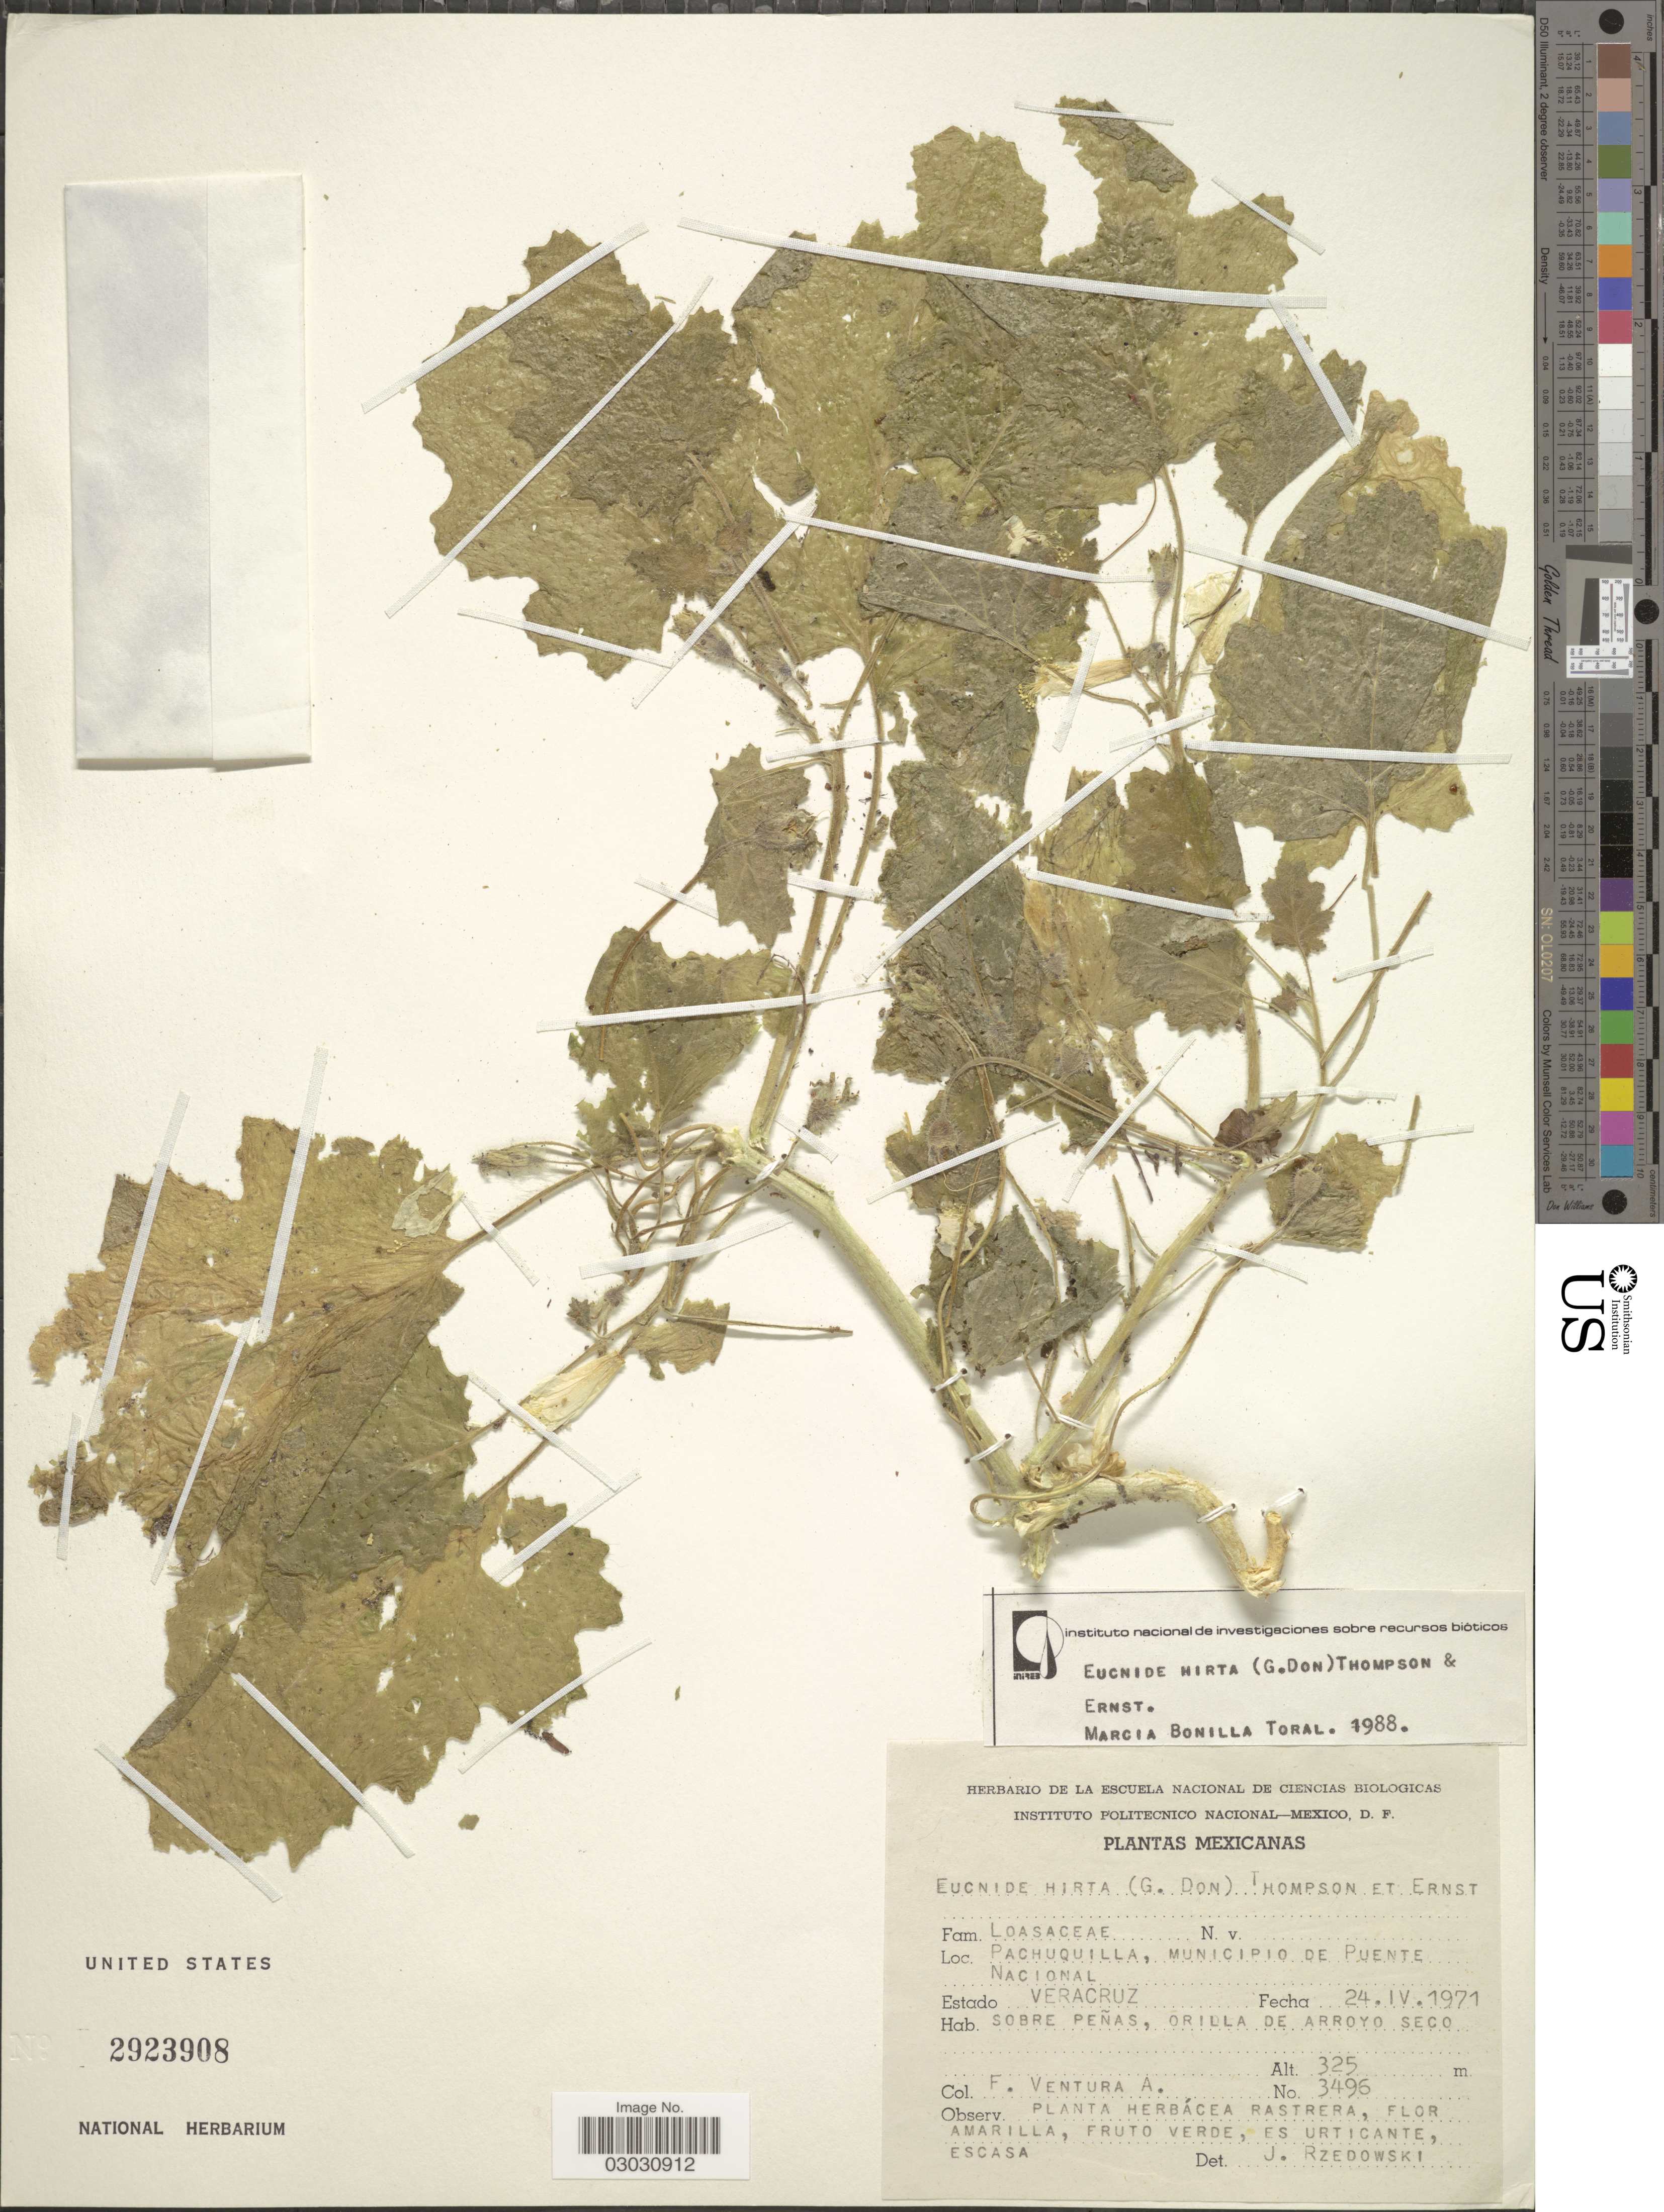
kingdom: Plantae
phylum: Tracheophyta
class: Magnoliopsida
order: Cornales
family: Loasaceae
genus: Eucnide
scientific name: Eucnide hirta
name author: (G. Don) H.J. Thomps. & W.R. Ernst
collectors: F. Ventura A.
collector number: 3496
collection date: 1971-04-24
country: Mexico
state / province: Veracruz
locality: Pachuquilla, Municipio de Puente Nacional. Estado Veracruz.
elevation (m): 325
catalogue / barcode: US 2923908